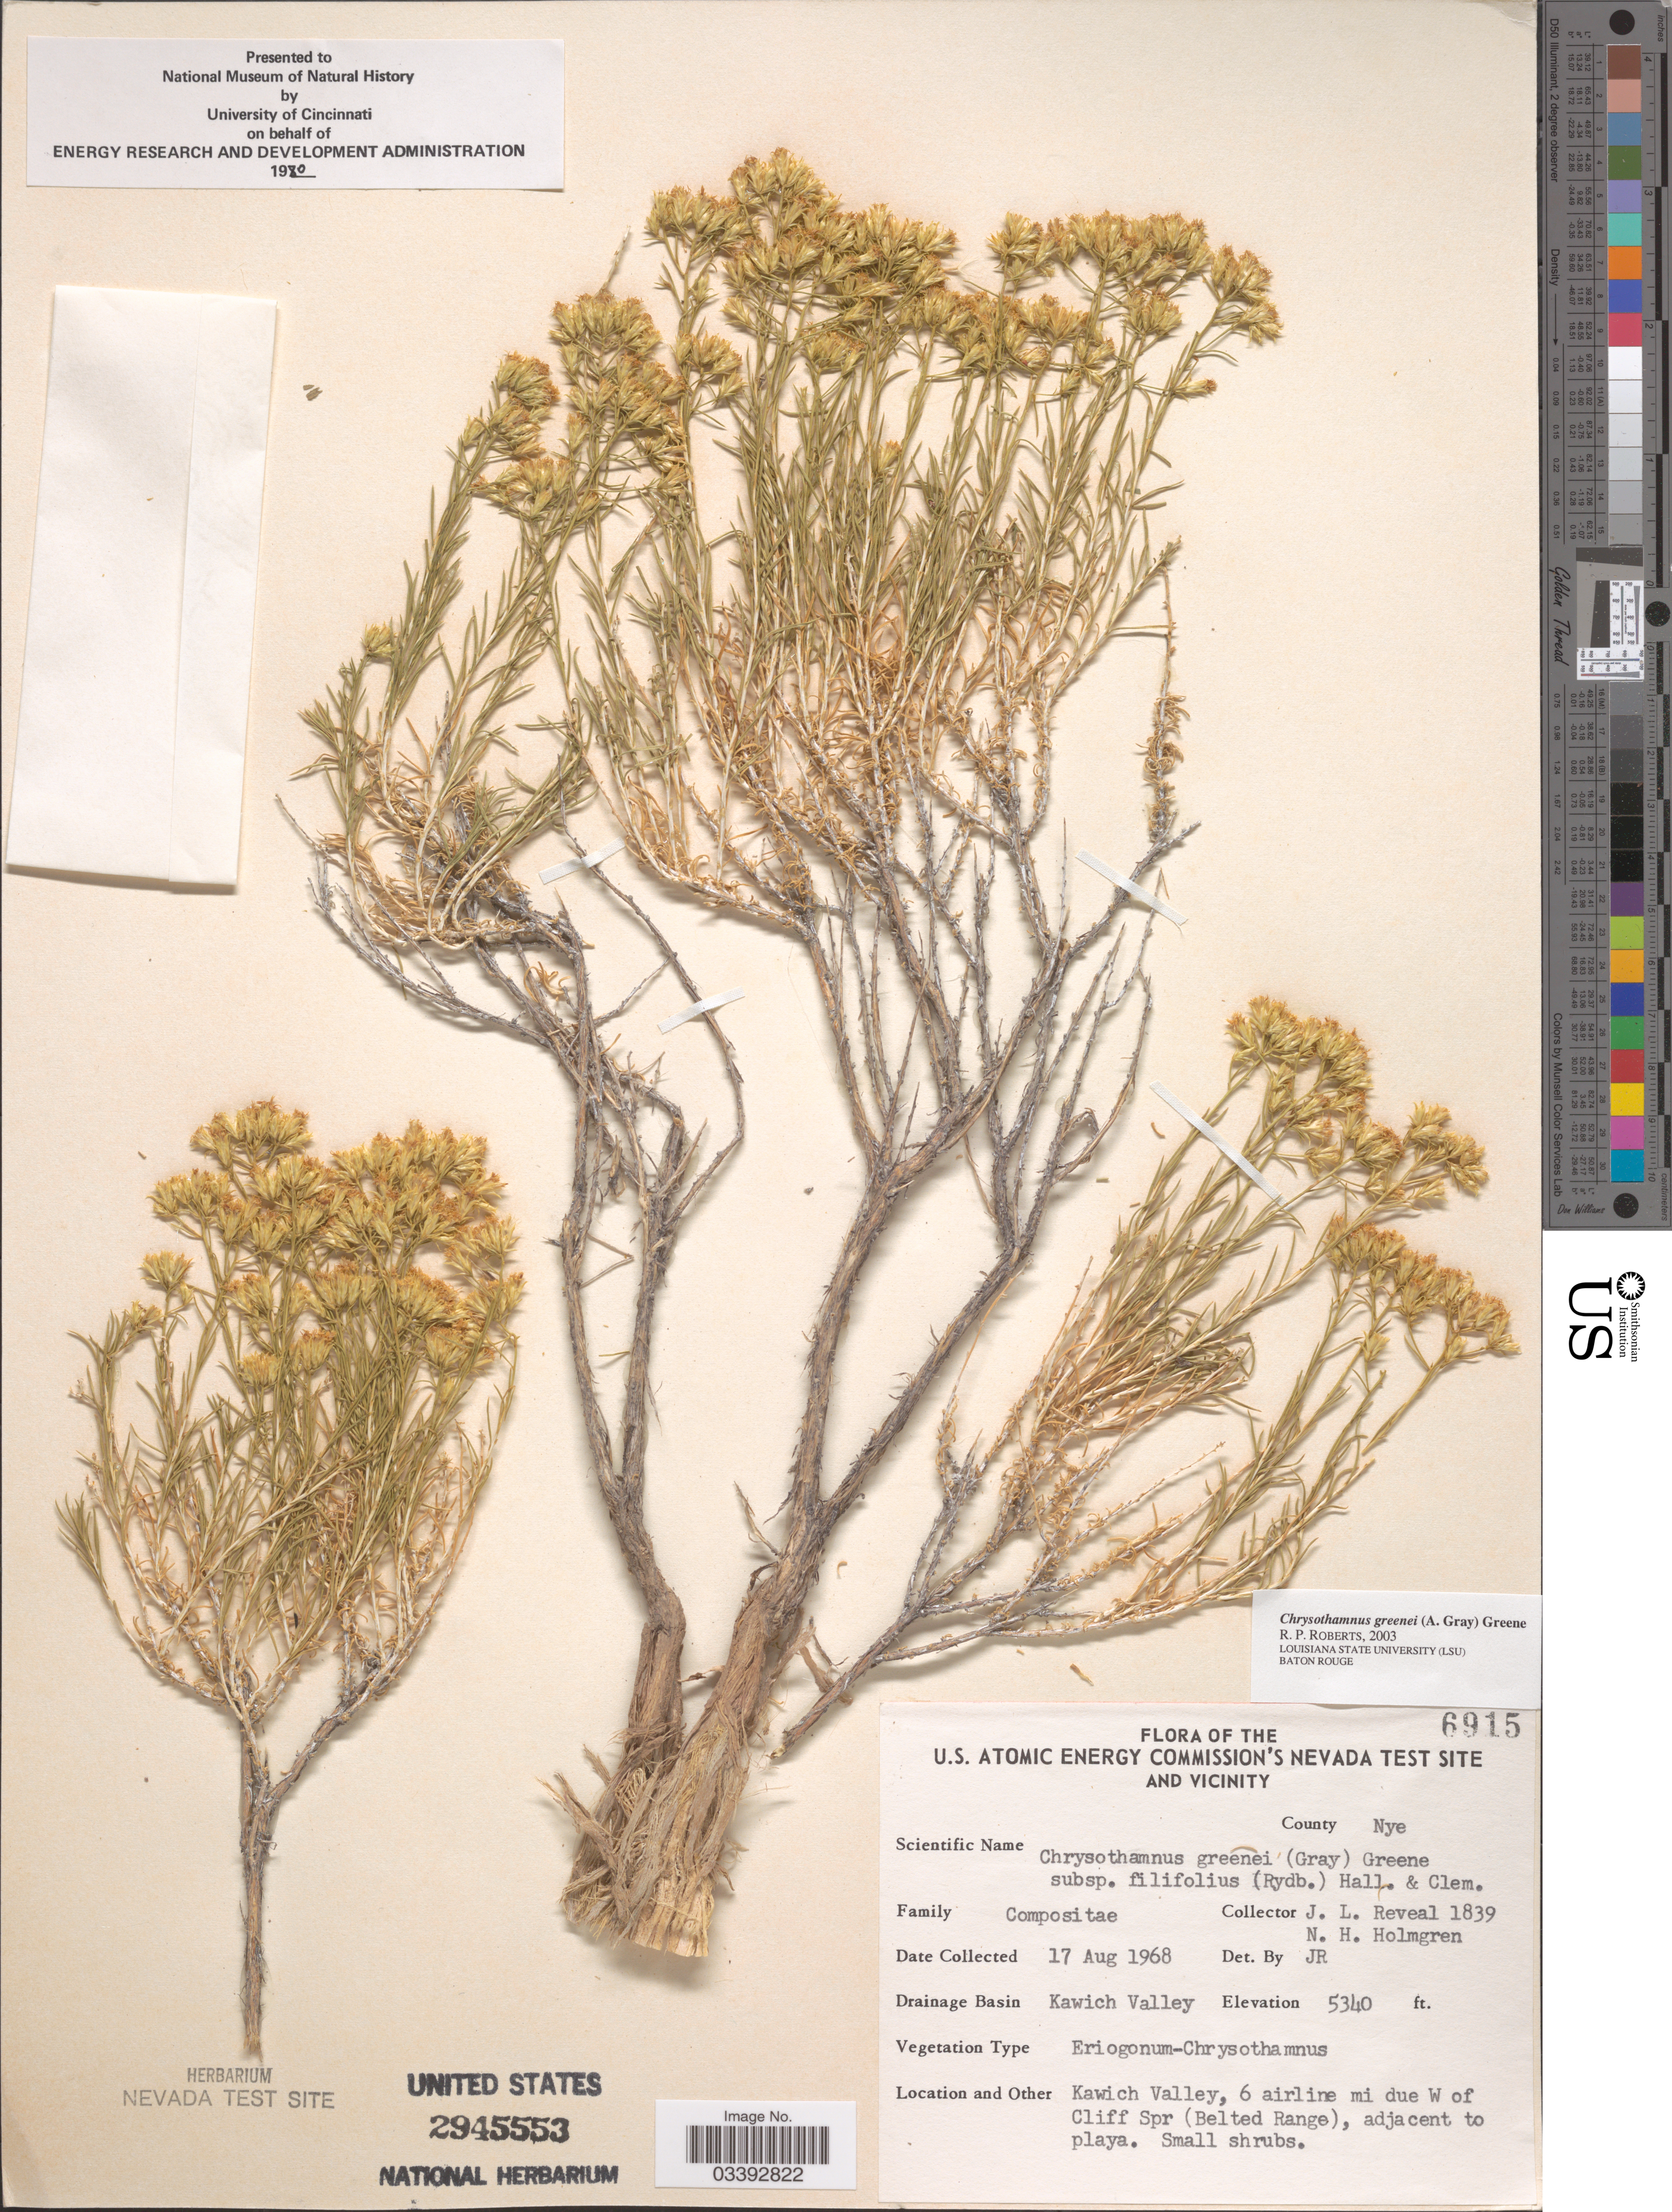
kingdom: Plantae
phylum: Tracheophyta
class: Magnoliopsida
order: Asterales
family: Asteraceae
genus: Chrysothamnus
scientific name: Chrysothamnus greenei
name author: (A. Gray) Greene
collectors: J. L. Reveal & N. H. Holmgren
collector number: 1839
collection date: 1968-08-17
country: United States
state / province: Nevada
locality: U.S. Atomic Energy Commission's Nevada Test Site and Vicinity. County Nye. Drainage Basin Kawich Valley. Kawich Valley, 6 airline mi due W of Cliff Spr (Belted Range), adjacent to playa.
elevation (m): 1628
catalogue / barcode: US 2945553